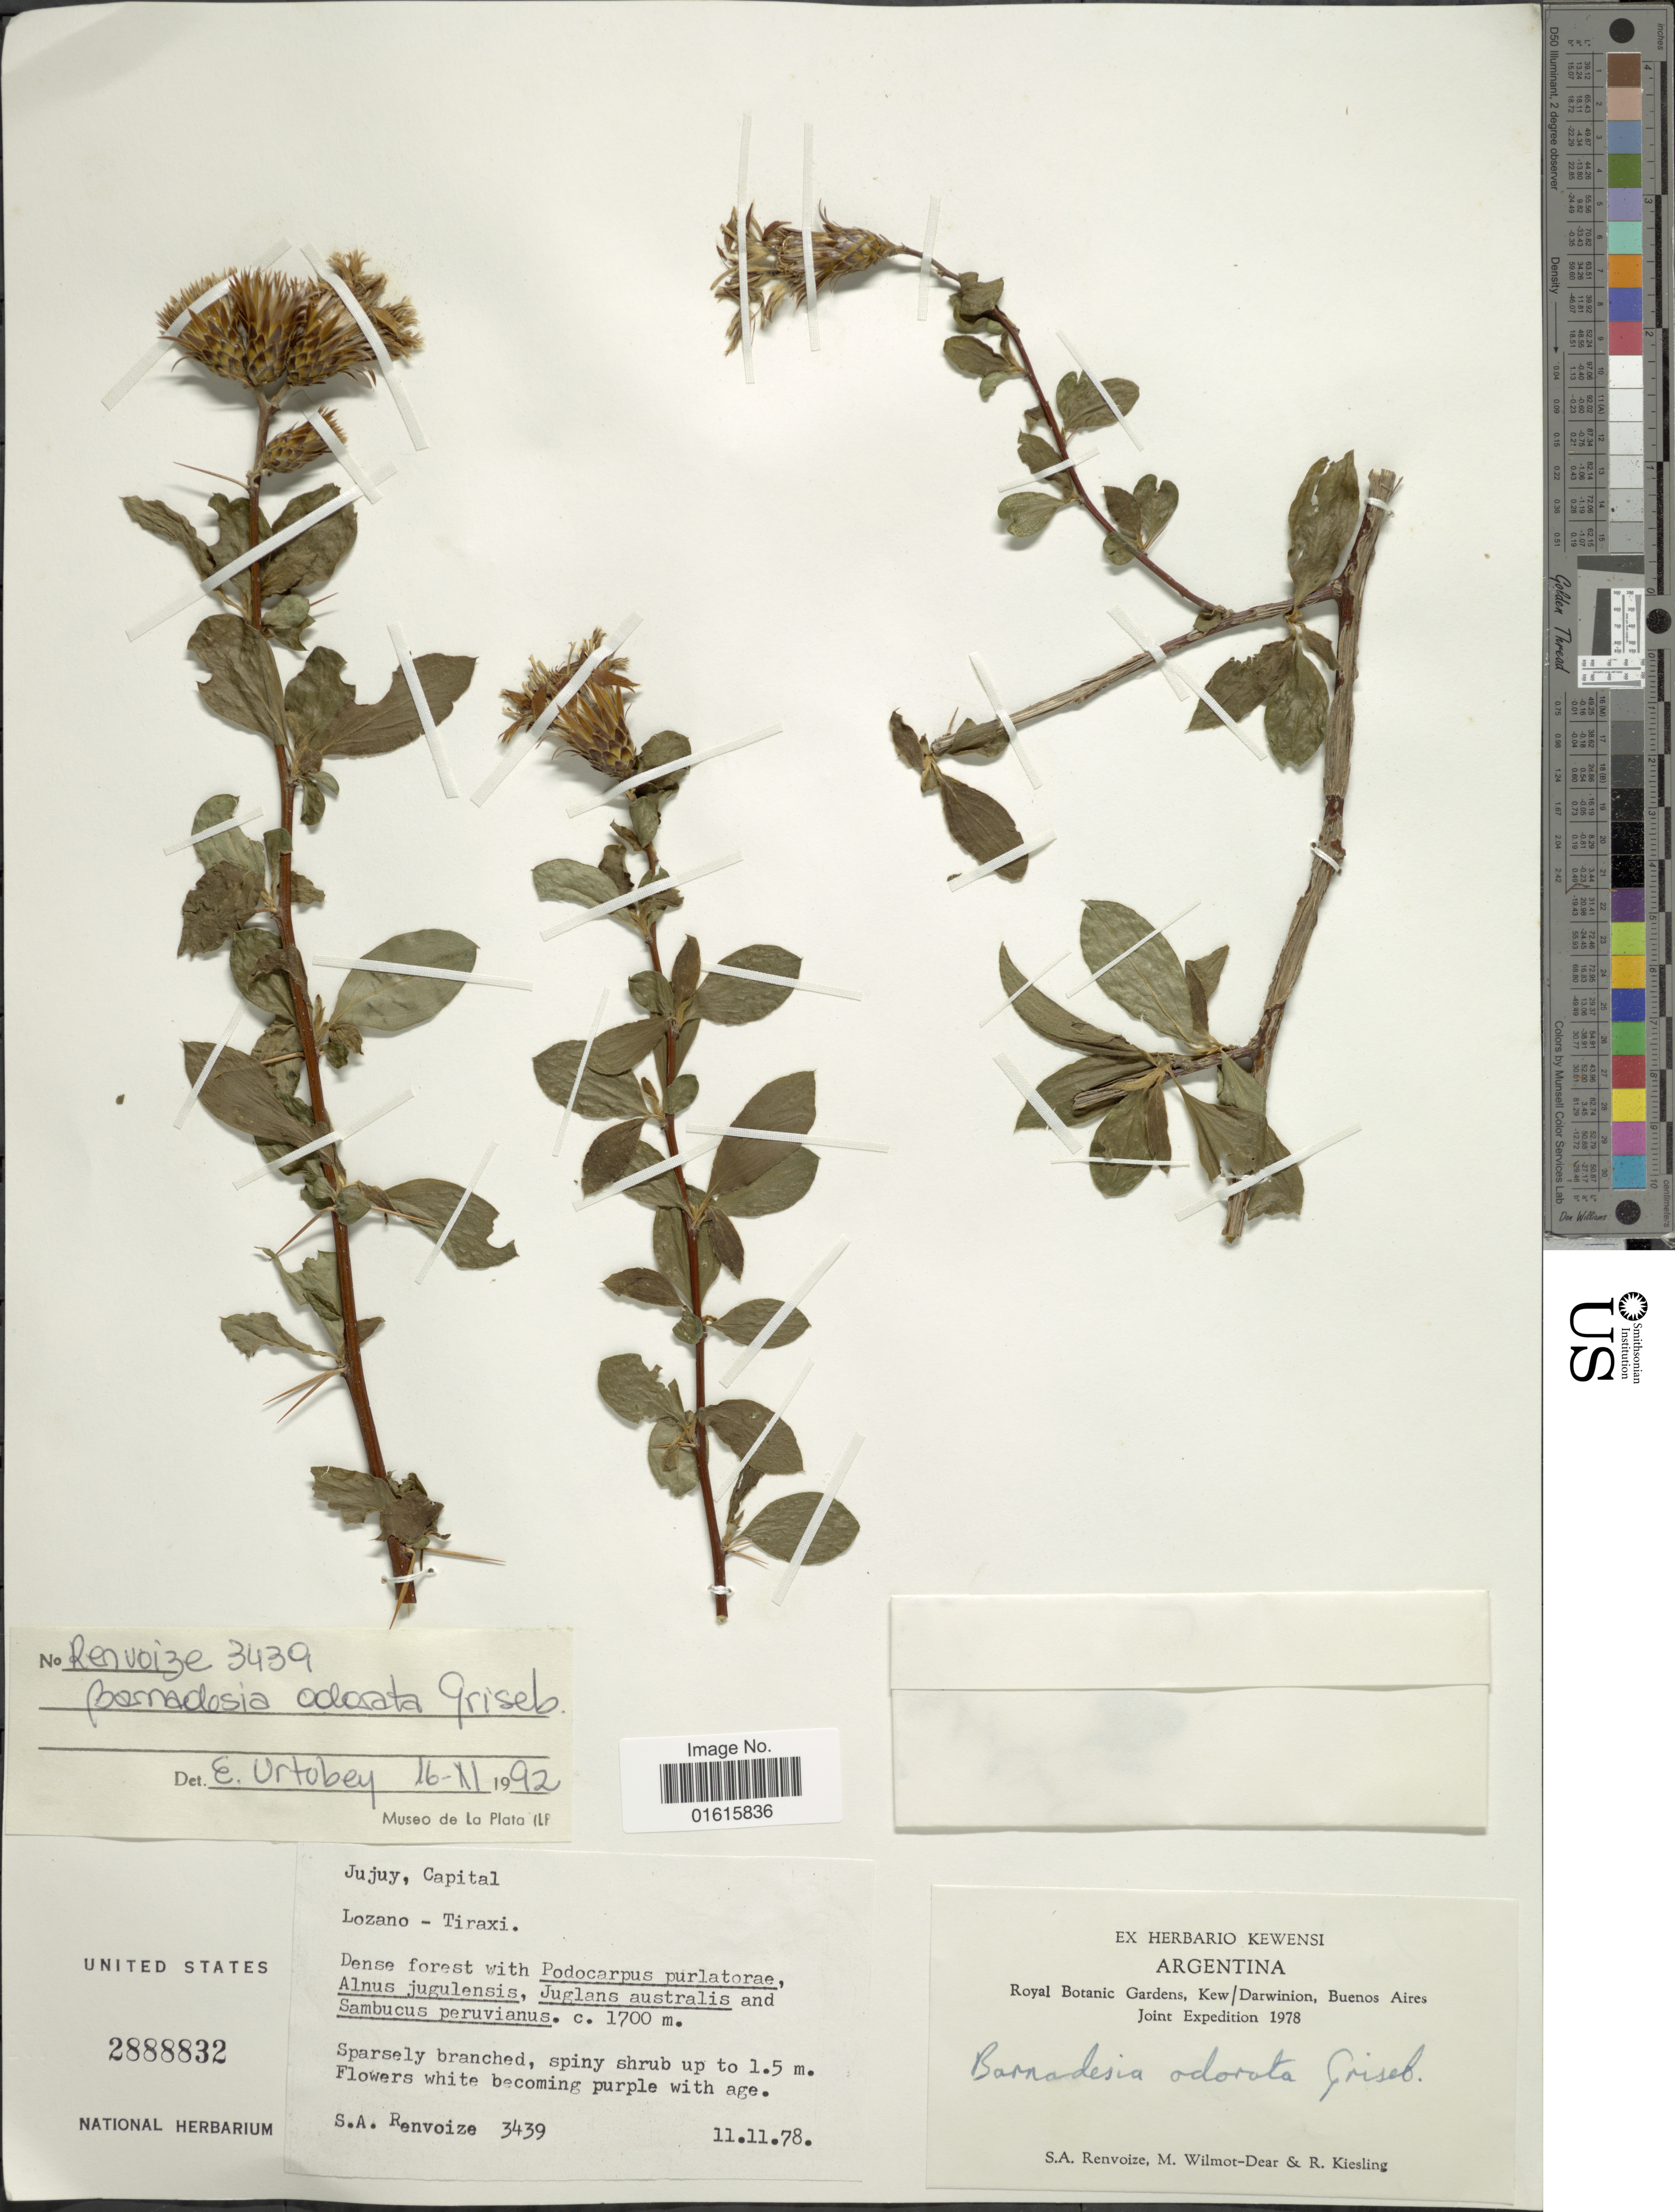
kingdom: Plantae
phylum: Tracheophyta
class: Magnoliopsida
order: Asterales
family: Asteraceae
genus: Barnadesia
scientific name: Barnadesia odorata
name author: Griseb.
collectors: S. A. Renvoize, M. Wilmot-Dear & R. Kiesling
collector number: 3439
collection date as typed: Transcribed d/m/y: 11/11/78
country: Argentina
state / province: Jujuy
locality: Capital, Lozano - Tiraxi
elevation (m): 1700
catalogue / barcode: US 2888832